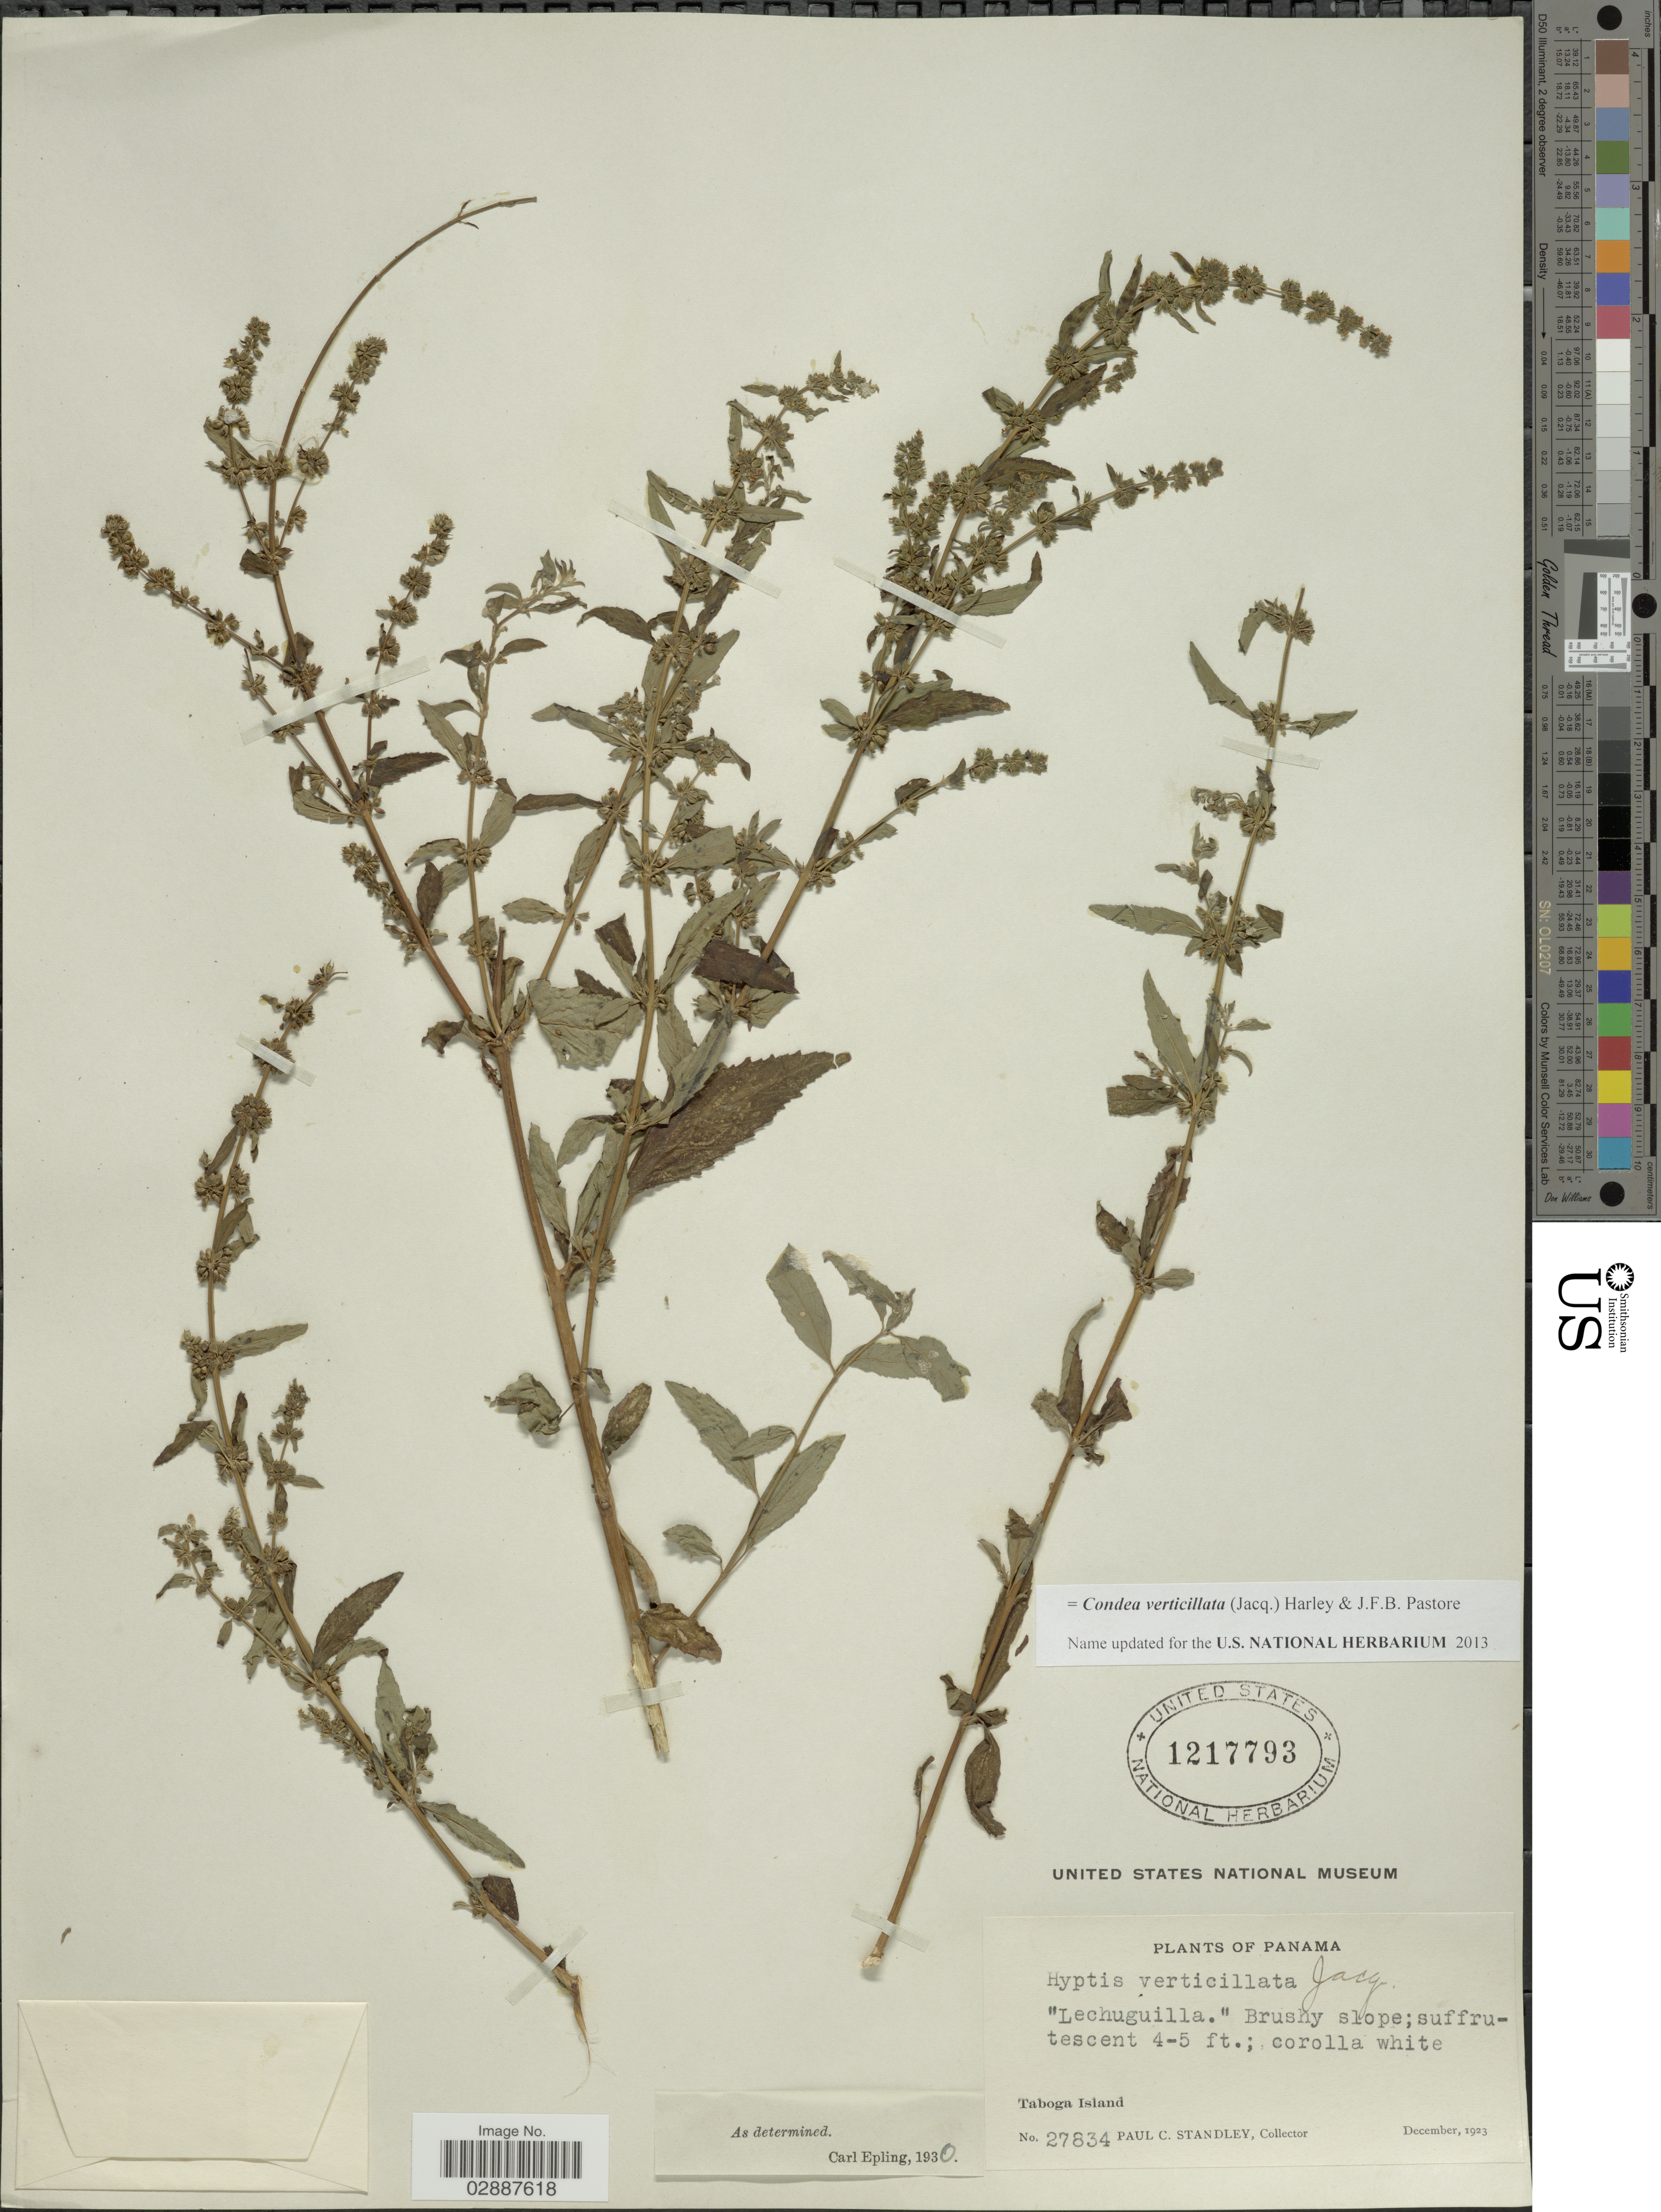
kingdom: Plantae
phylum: Tracheophyta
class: Magnoliopsida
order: Lamiales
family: Lamiaceae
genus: Condea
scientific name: Condea verticillata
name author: (Jacq.) Harley & J.F.B. Pastore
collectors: P. C. Standley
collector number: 27834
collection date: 1923-12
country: Panama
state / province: Panamá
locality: Taboga Island.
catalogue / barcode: US 1217793